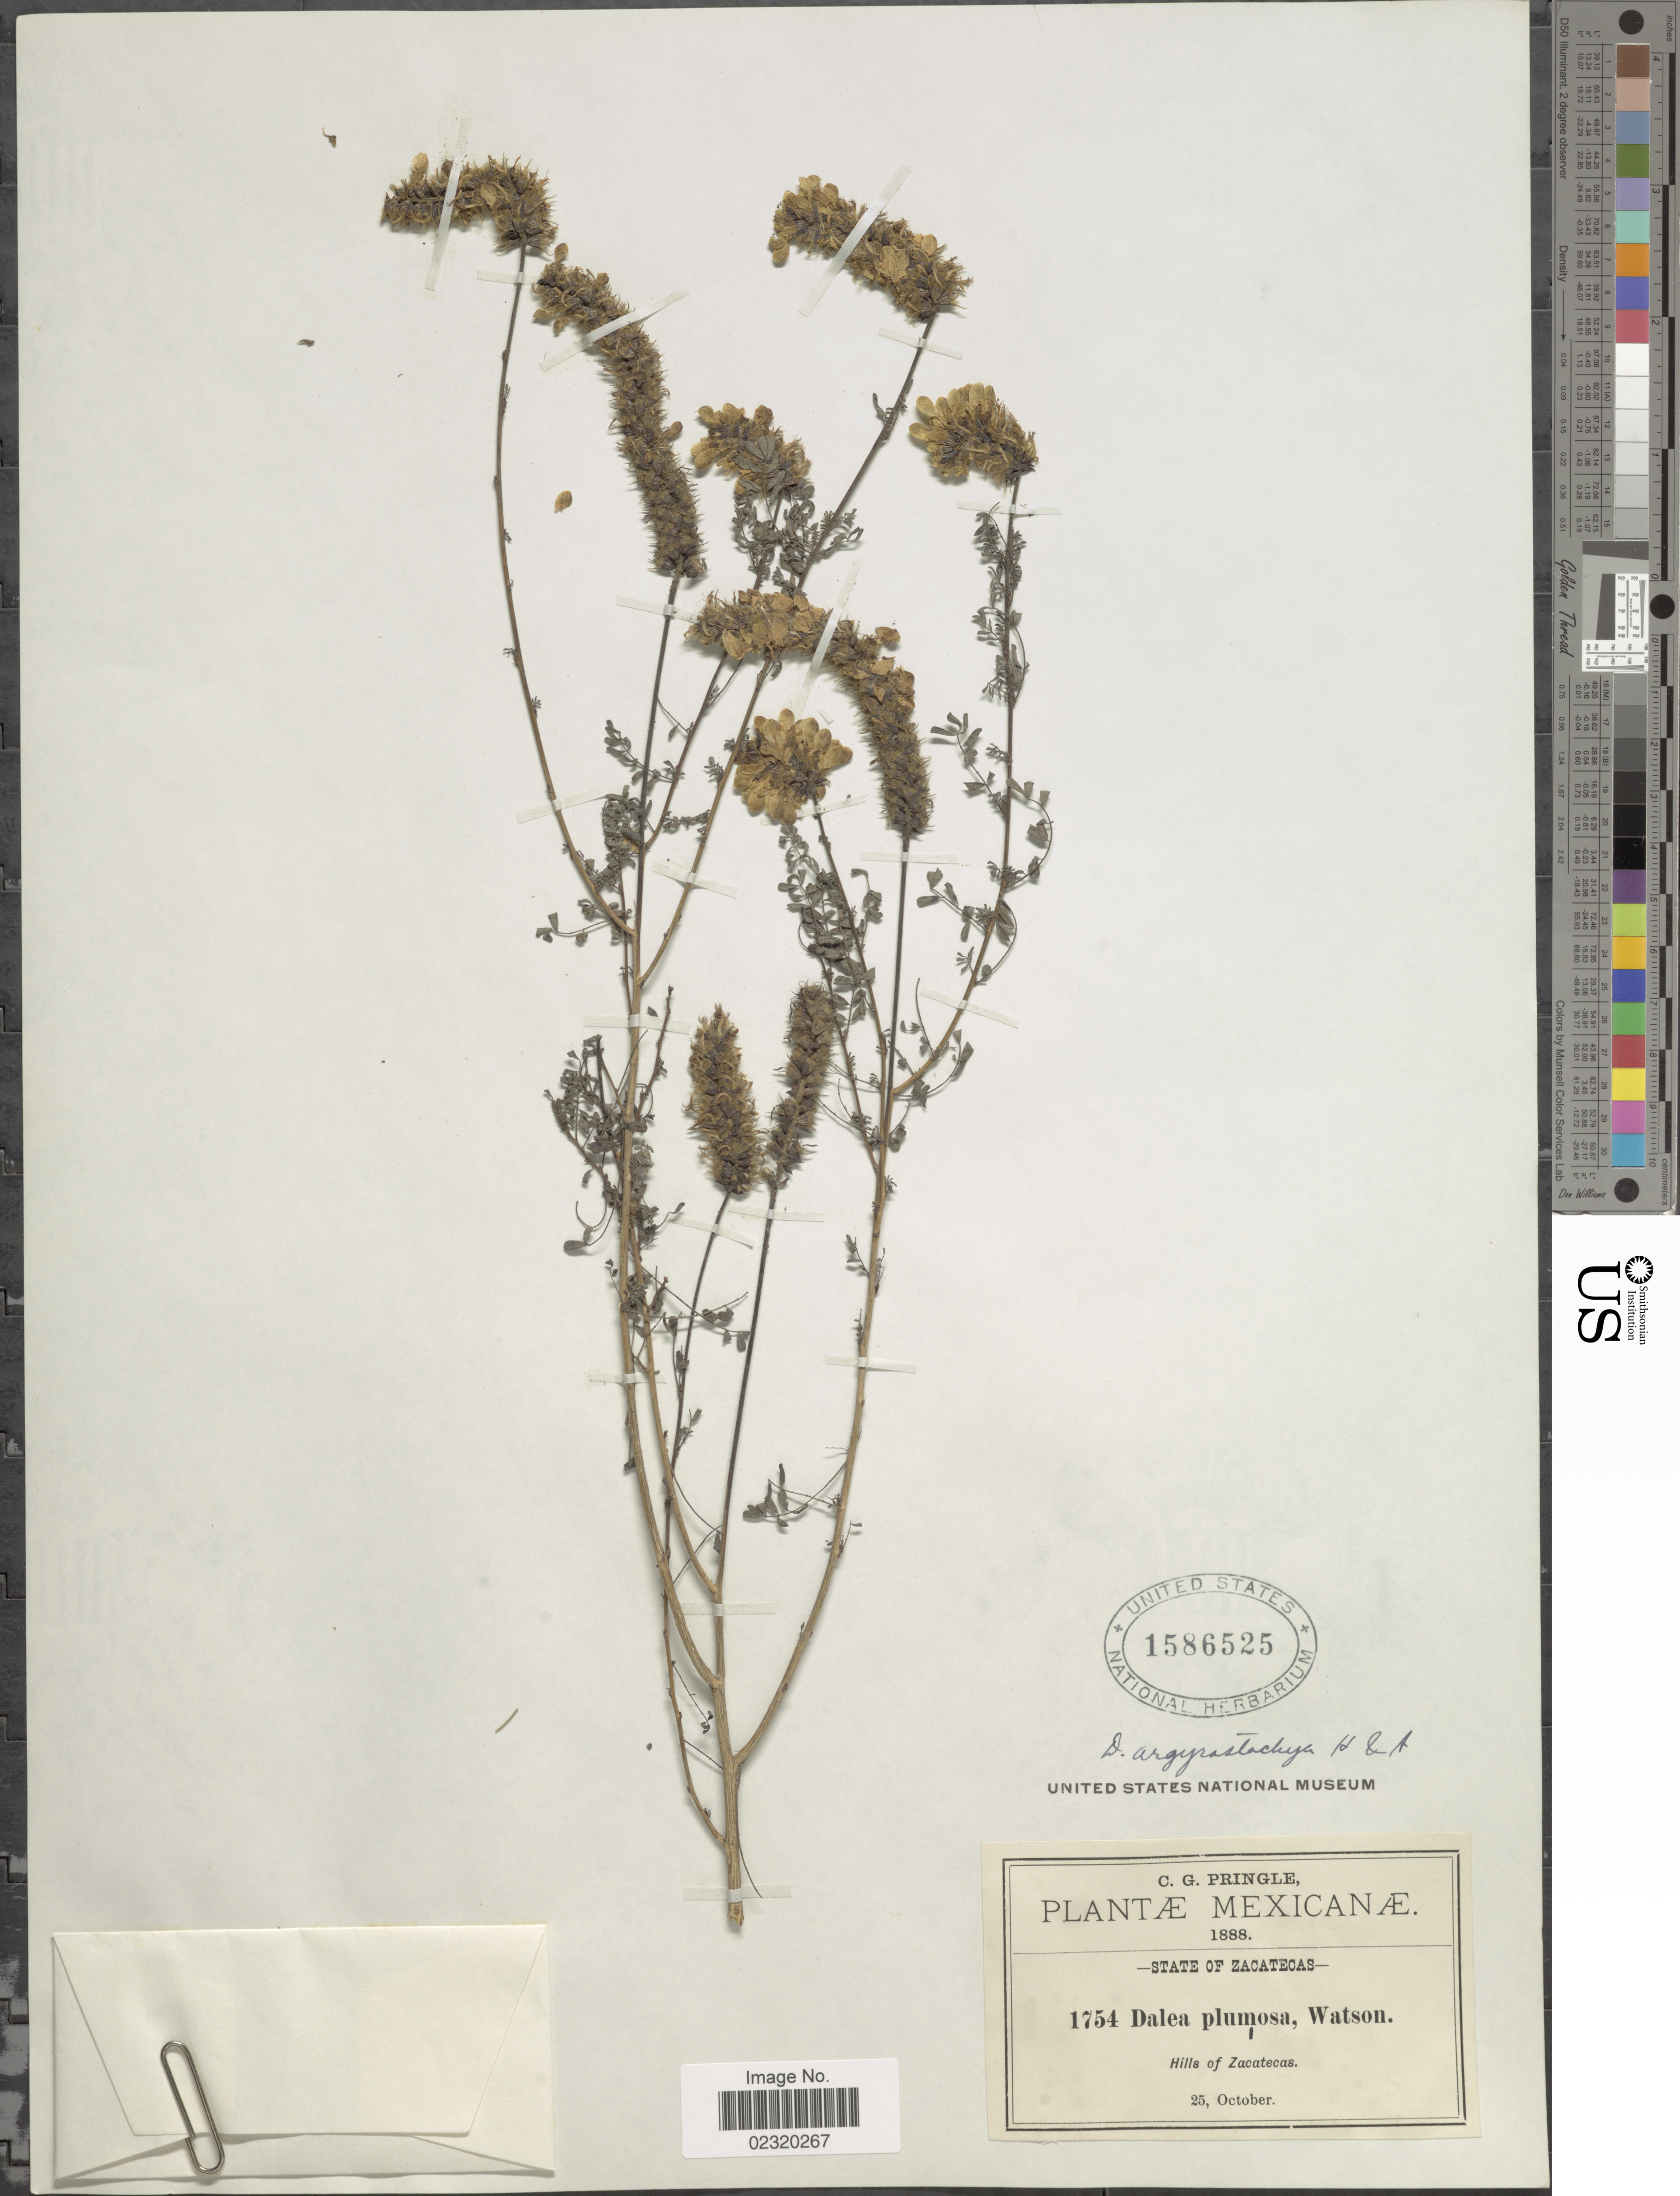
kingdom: Plantae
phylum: Tracheophyta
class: Magnoliopsida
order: Fabales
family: Fabaceae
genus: Dalea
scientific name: Dalea versicolor var. argyrostachya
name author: Zucc.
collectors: C. G. Pringle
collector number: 1754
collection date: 1888-10-25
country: Mexico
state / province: Zacatecas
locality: Hills of Zacatecas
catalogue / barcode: US 1586525